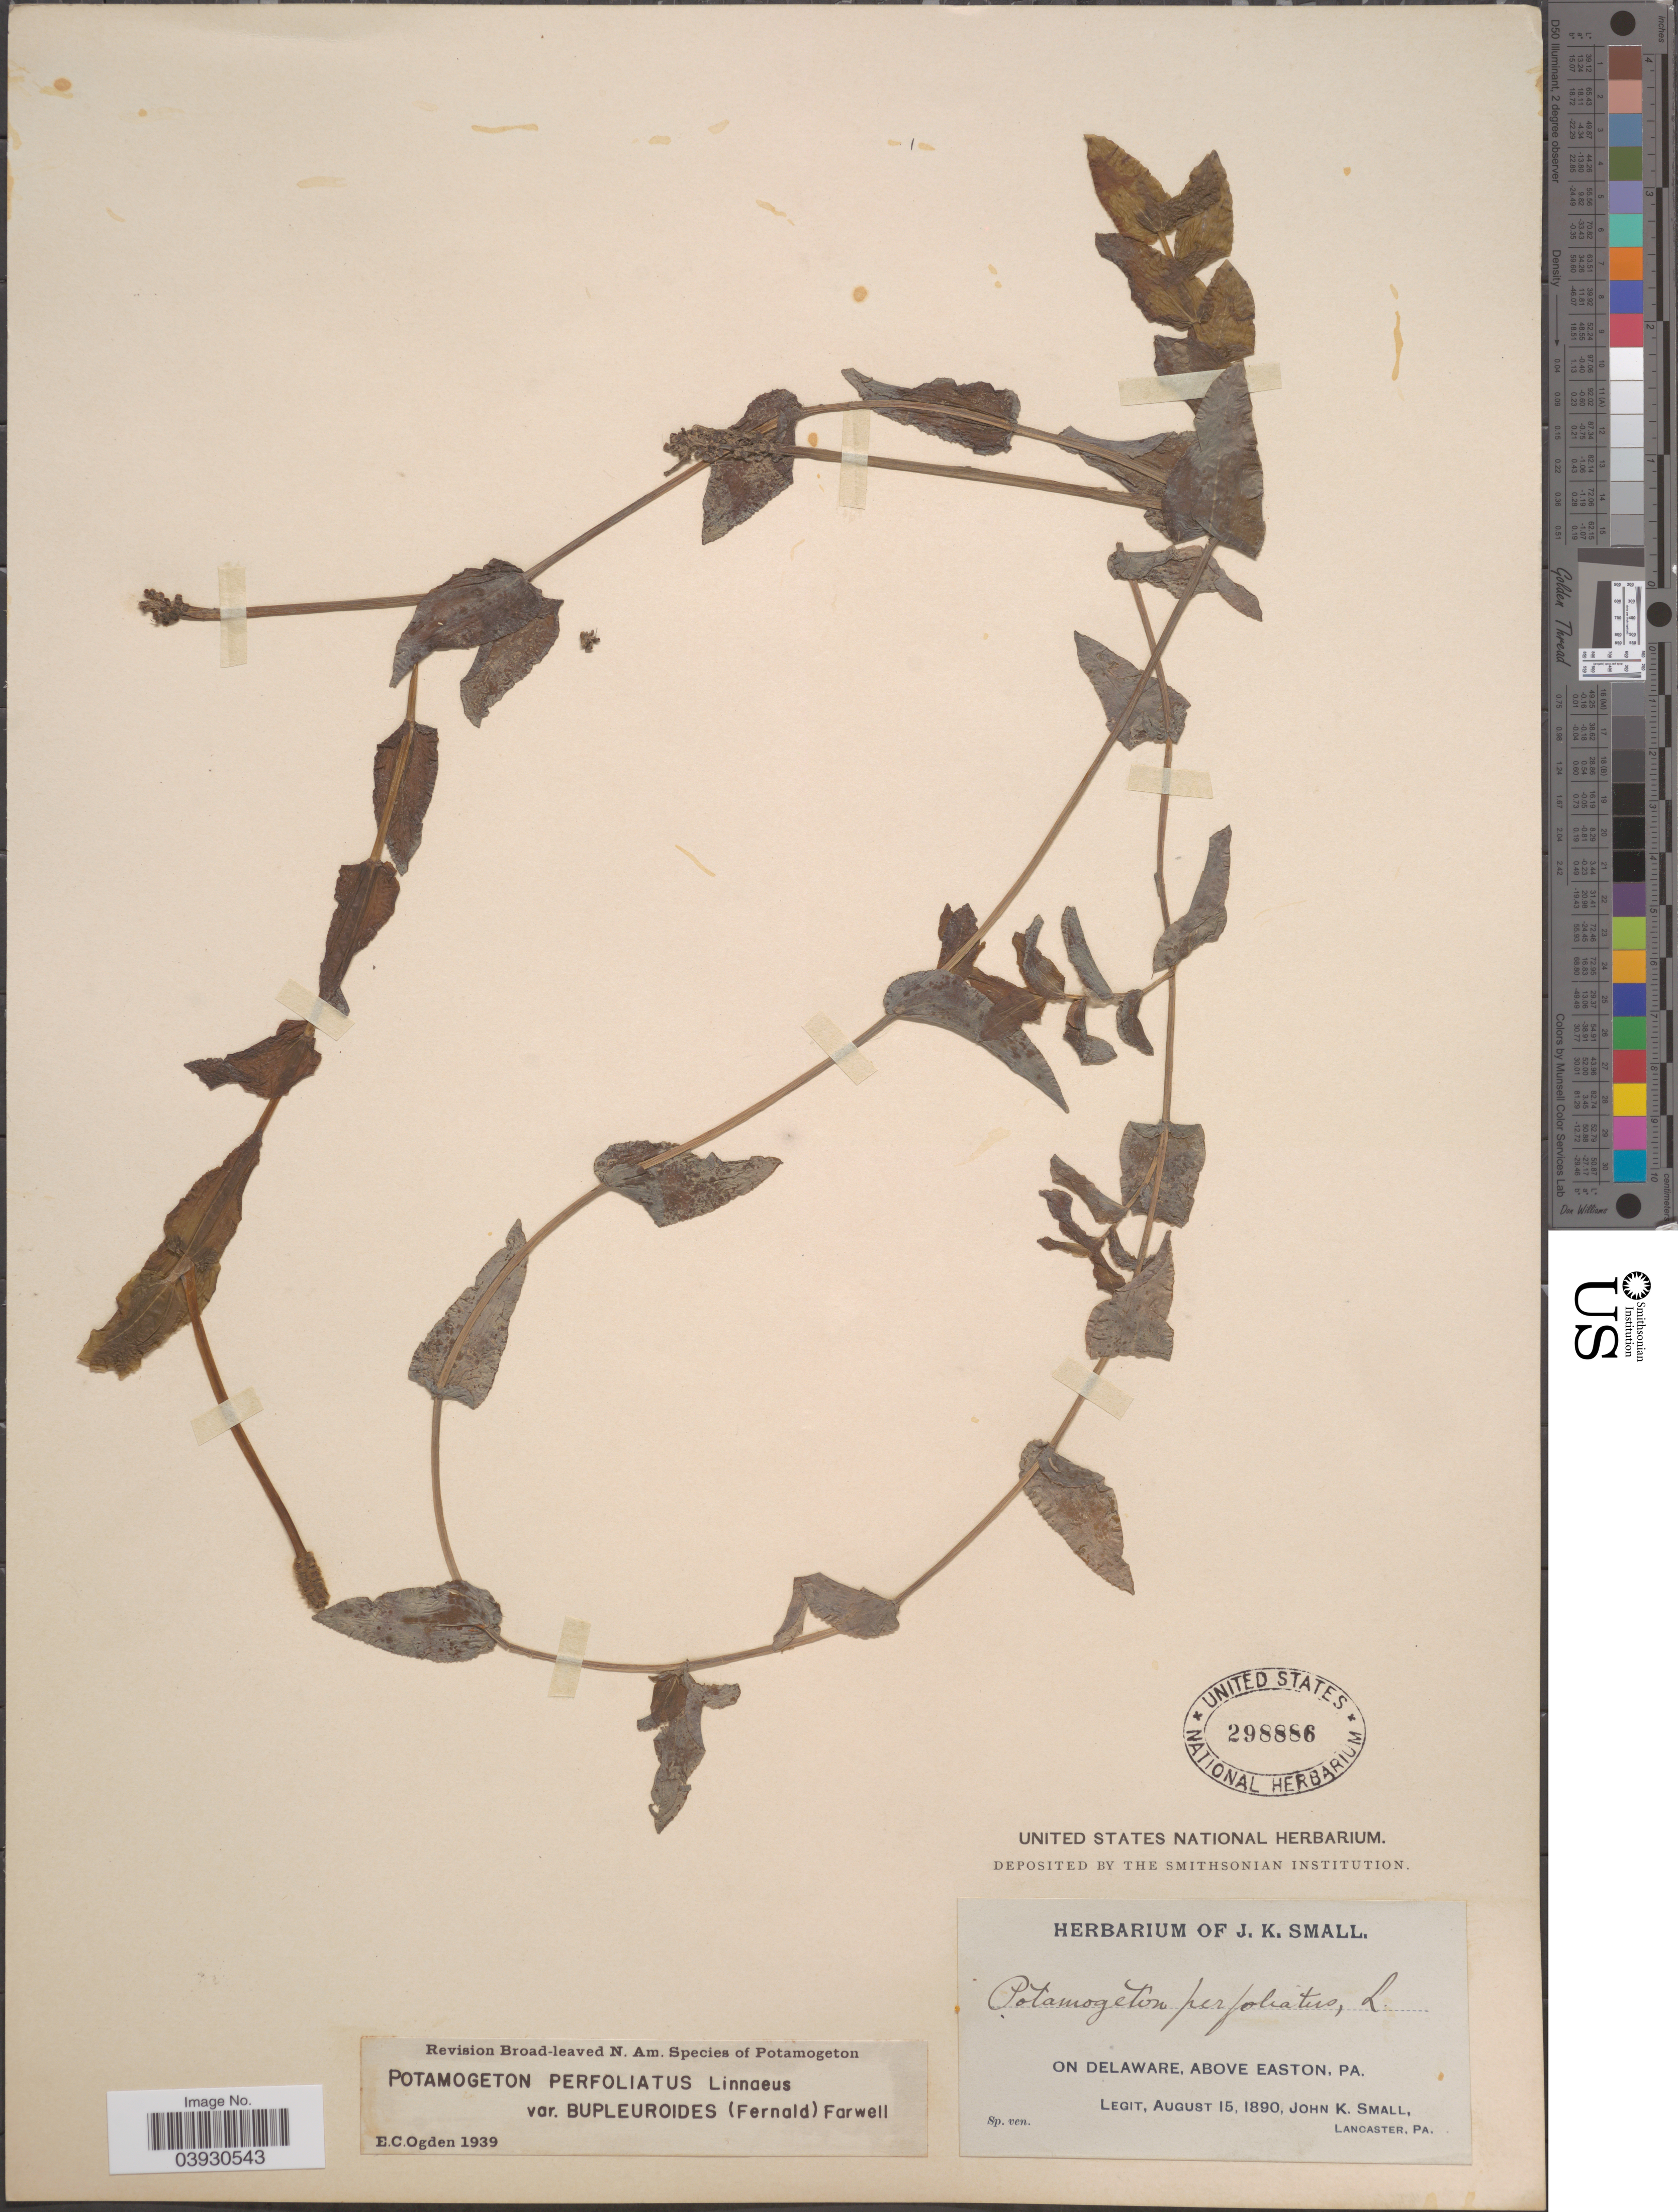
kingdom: Plantae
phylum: Tracheophyta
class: Liliopsida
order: Alismatales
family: Potamogetonaceae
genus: Potamogeton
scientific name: Potamogeton perfoliatus var. bupleuroides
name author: (Fernald) Farw.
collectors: J. K. Small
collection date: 1890-08-15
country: United States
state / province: Pennsylvania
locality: On Delaware, above Easton.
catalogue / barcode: US 298886